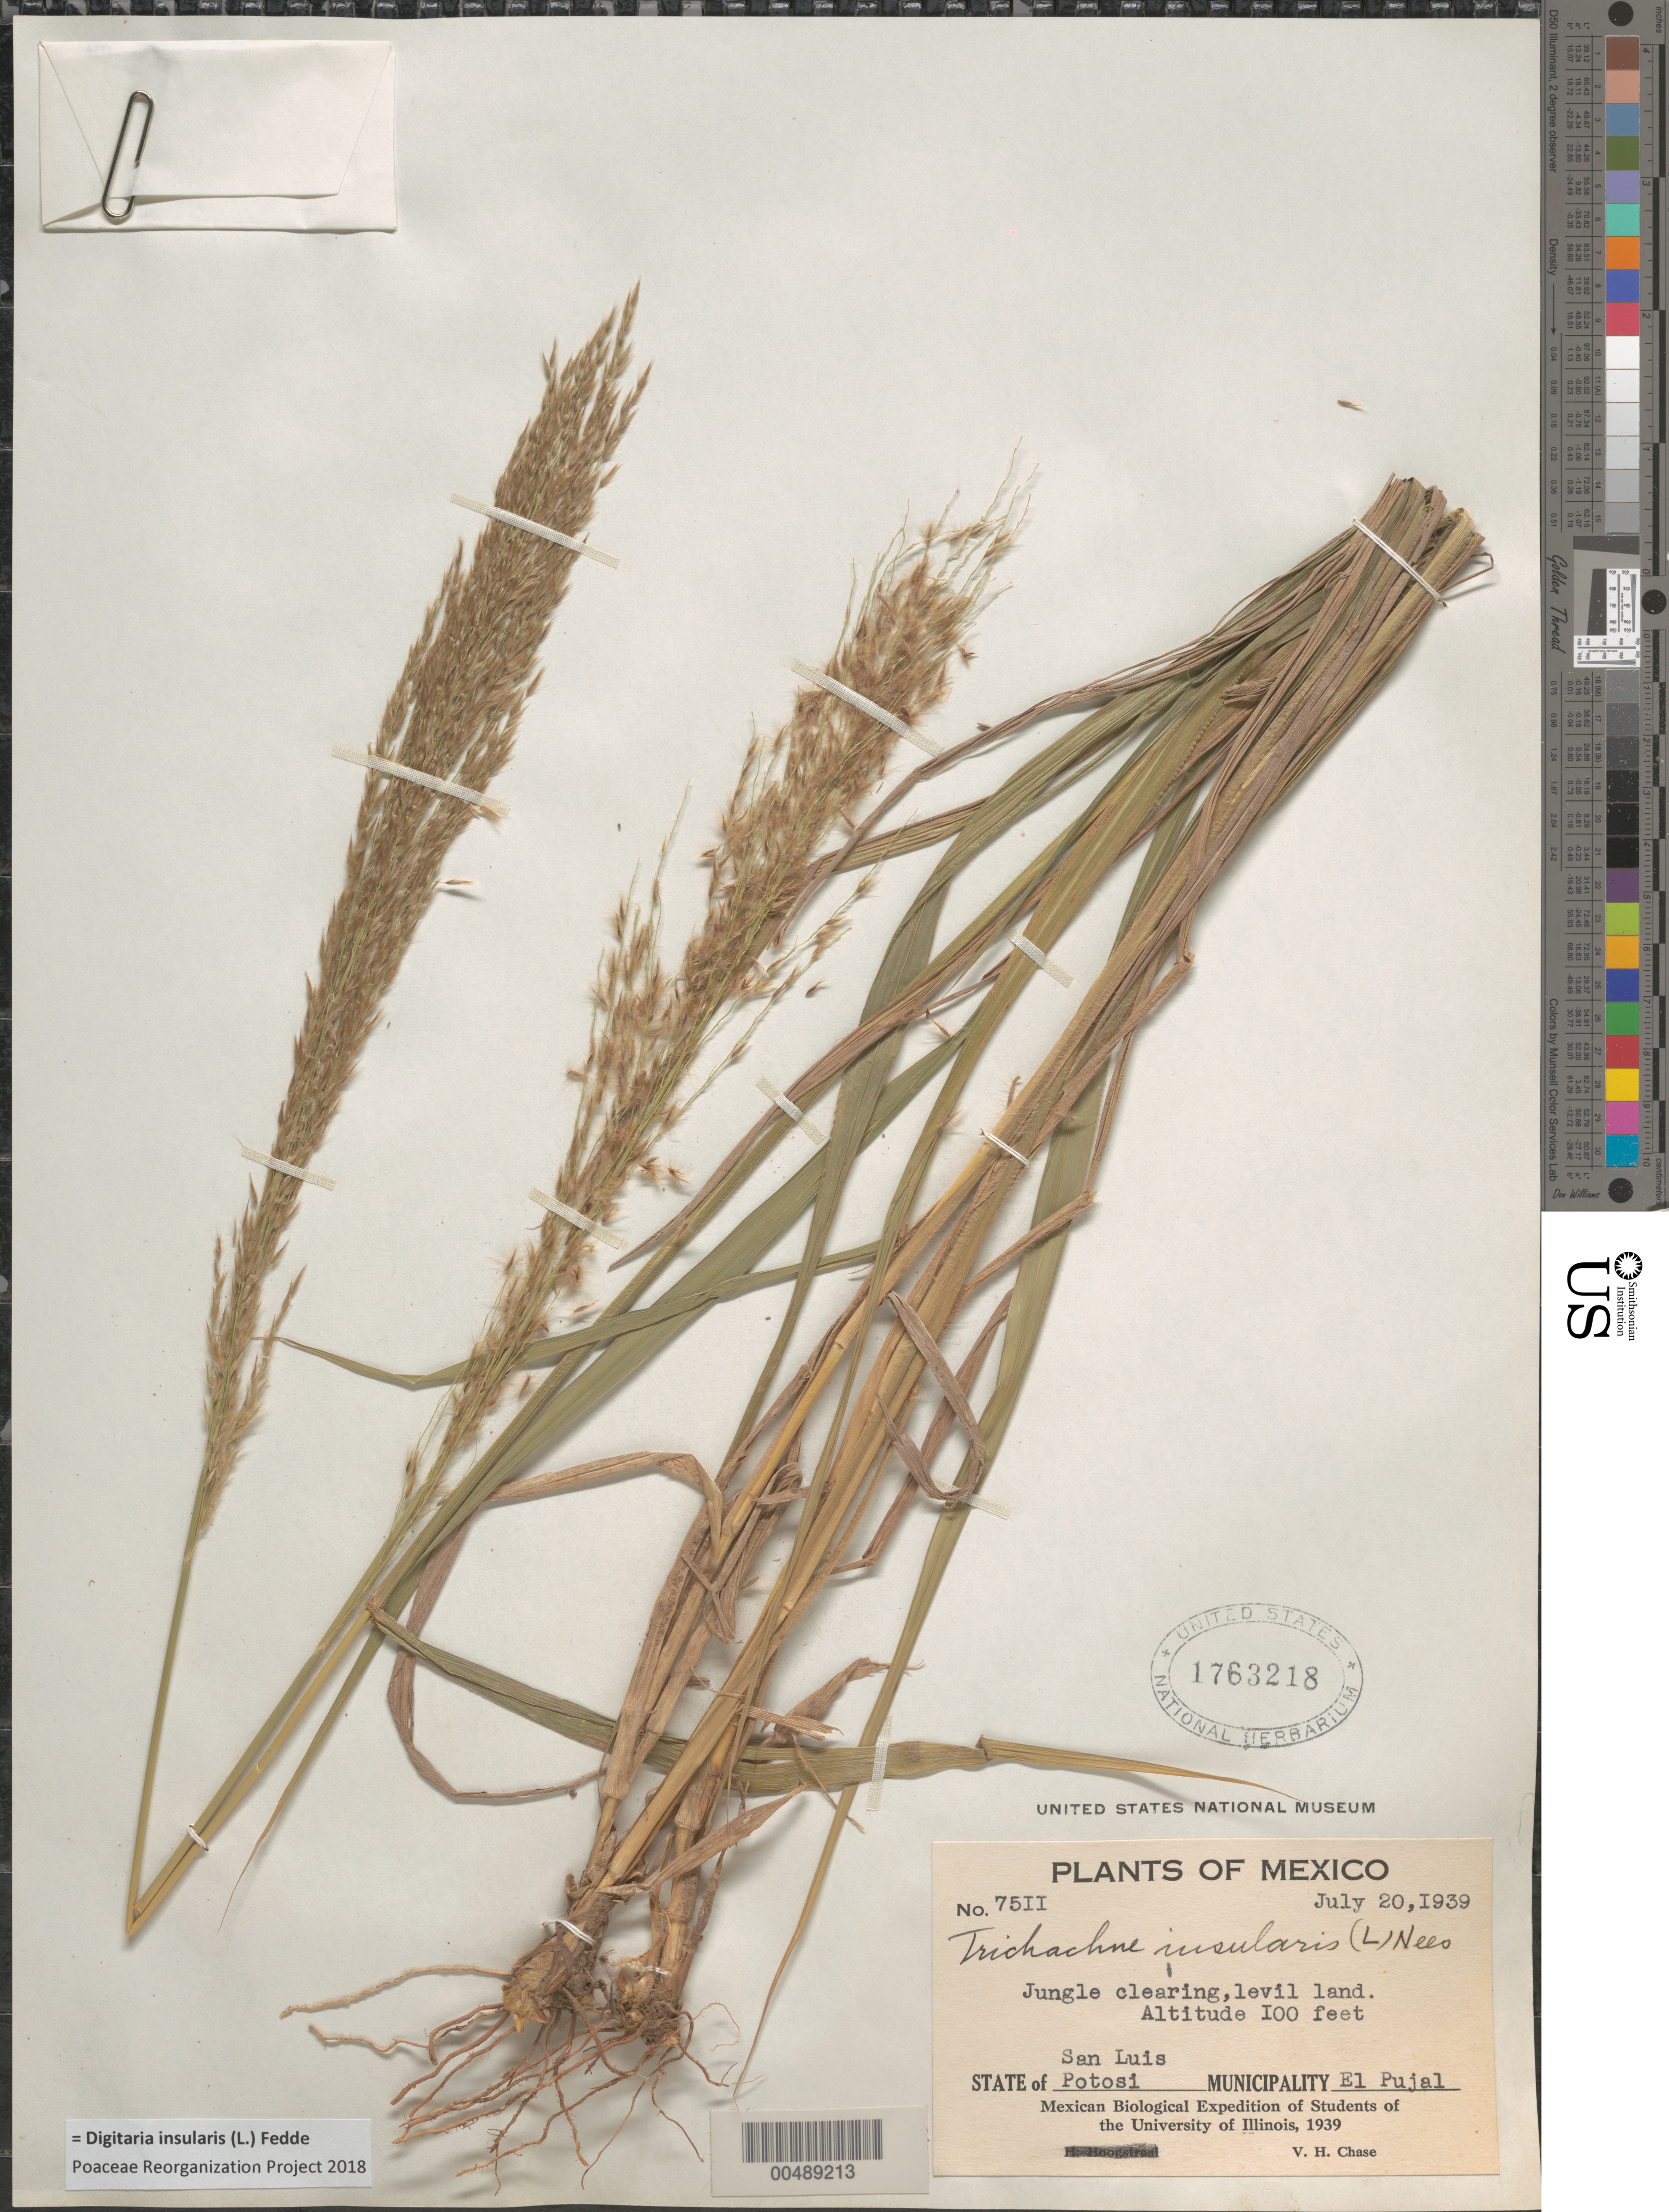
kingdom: Plantae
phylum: Tracheophyta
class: Liliopsida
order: Poales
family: Poaceae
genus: Digitaria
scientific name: Digitaria insularis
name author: (L.) Fedde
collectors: V. H. Chase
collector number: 7511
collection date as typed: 20 Jul 1939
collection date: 1939-07-20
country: Mexico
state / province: San Luis Potosi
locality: El Pujal Mun.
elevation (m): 30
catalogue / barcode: US 1763218